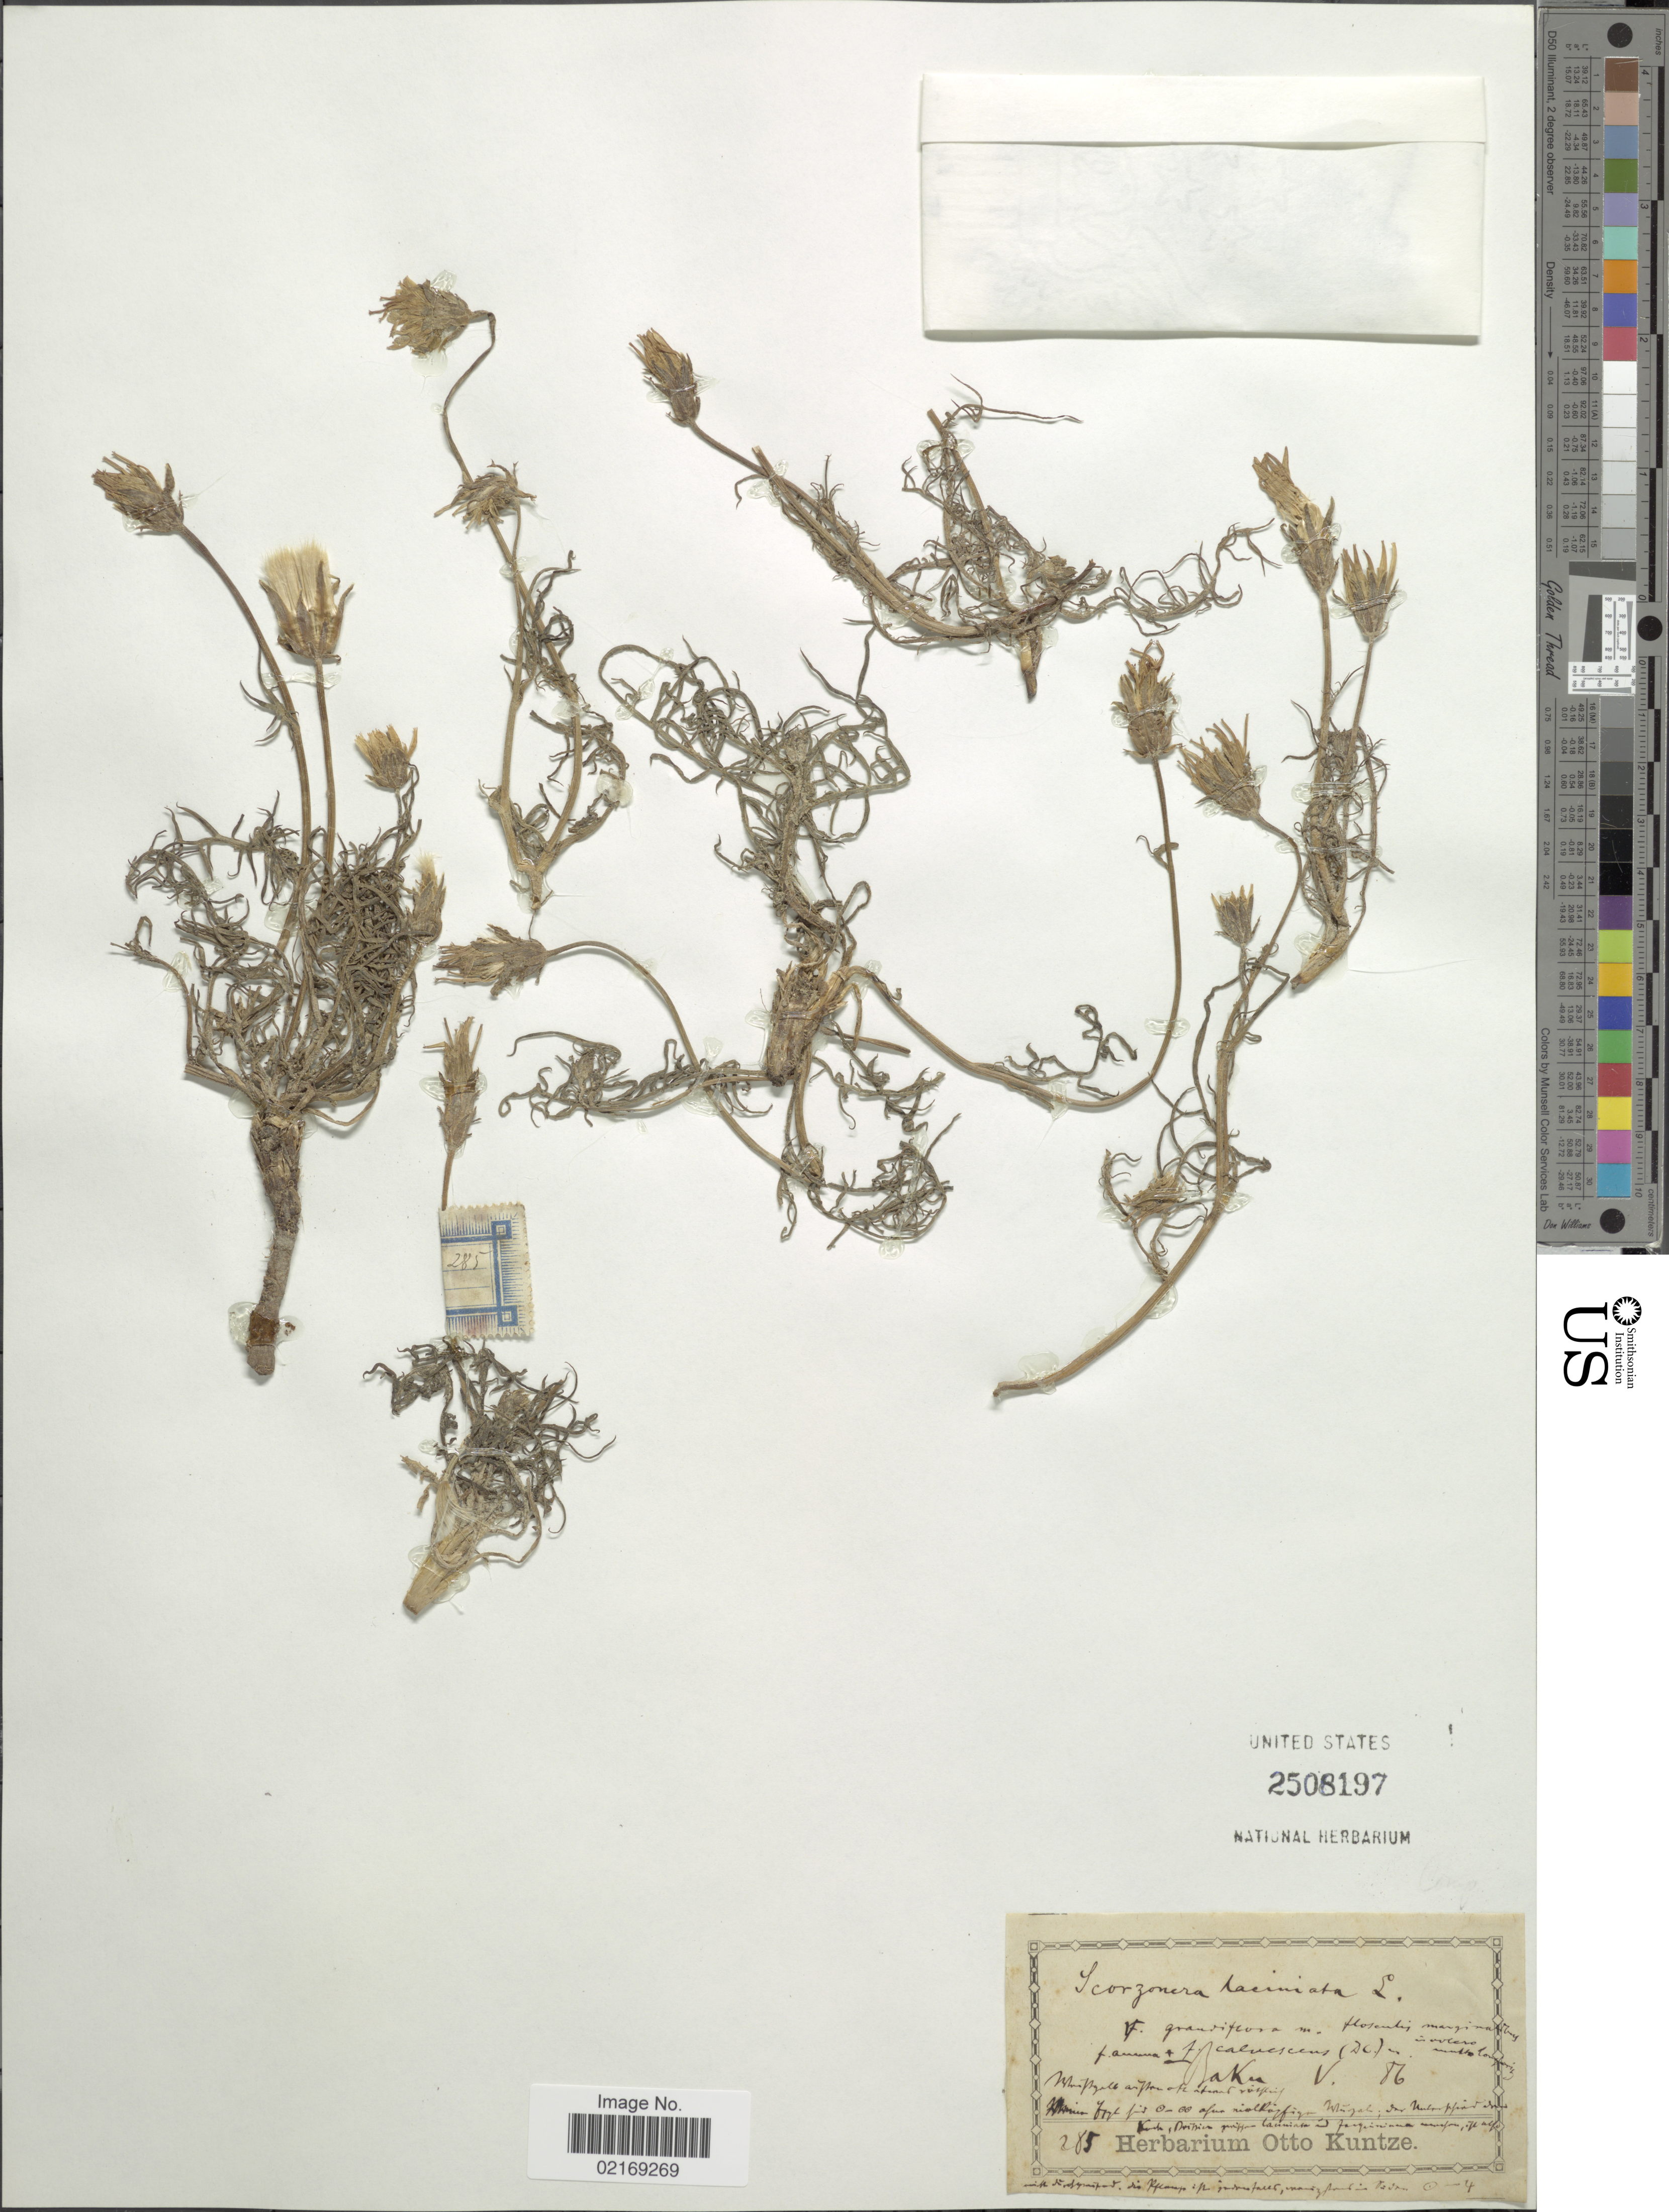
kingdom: Plantae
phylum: Tracheophyta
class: Magnoliopsida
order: Asterales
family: Asteraceae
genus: Podospermum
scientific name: Podospermum laciniatum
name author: (L.) DC.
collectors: ex herb. Otto Kuntze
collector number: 285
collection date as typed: Transcribed d/m/y: /5/86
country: Azerbaijan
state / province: Baki (City)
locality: Baku, Blu Pyalle an Jtou afz adams riosfling, Allurium fygl fis 0-00 afun riolRoffigen Wlugal; dar Mulospfar opid, Koch, Duitsien griffen laumiata ad facquiniana amfen, palpe. [interpreted]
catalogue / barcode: US 2508197